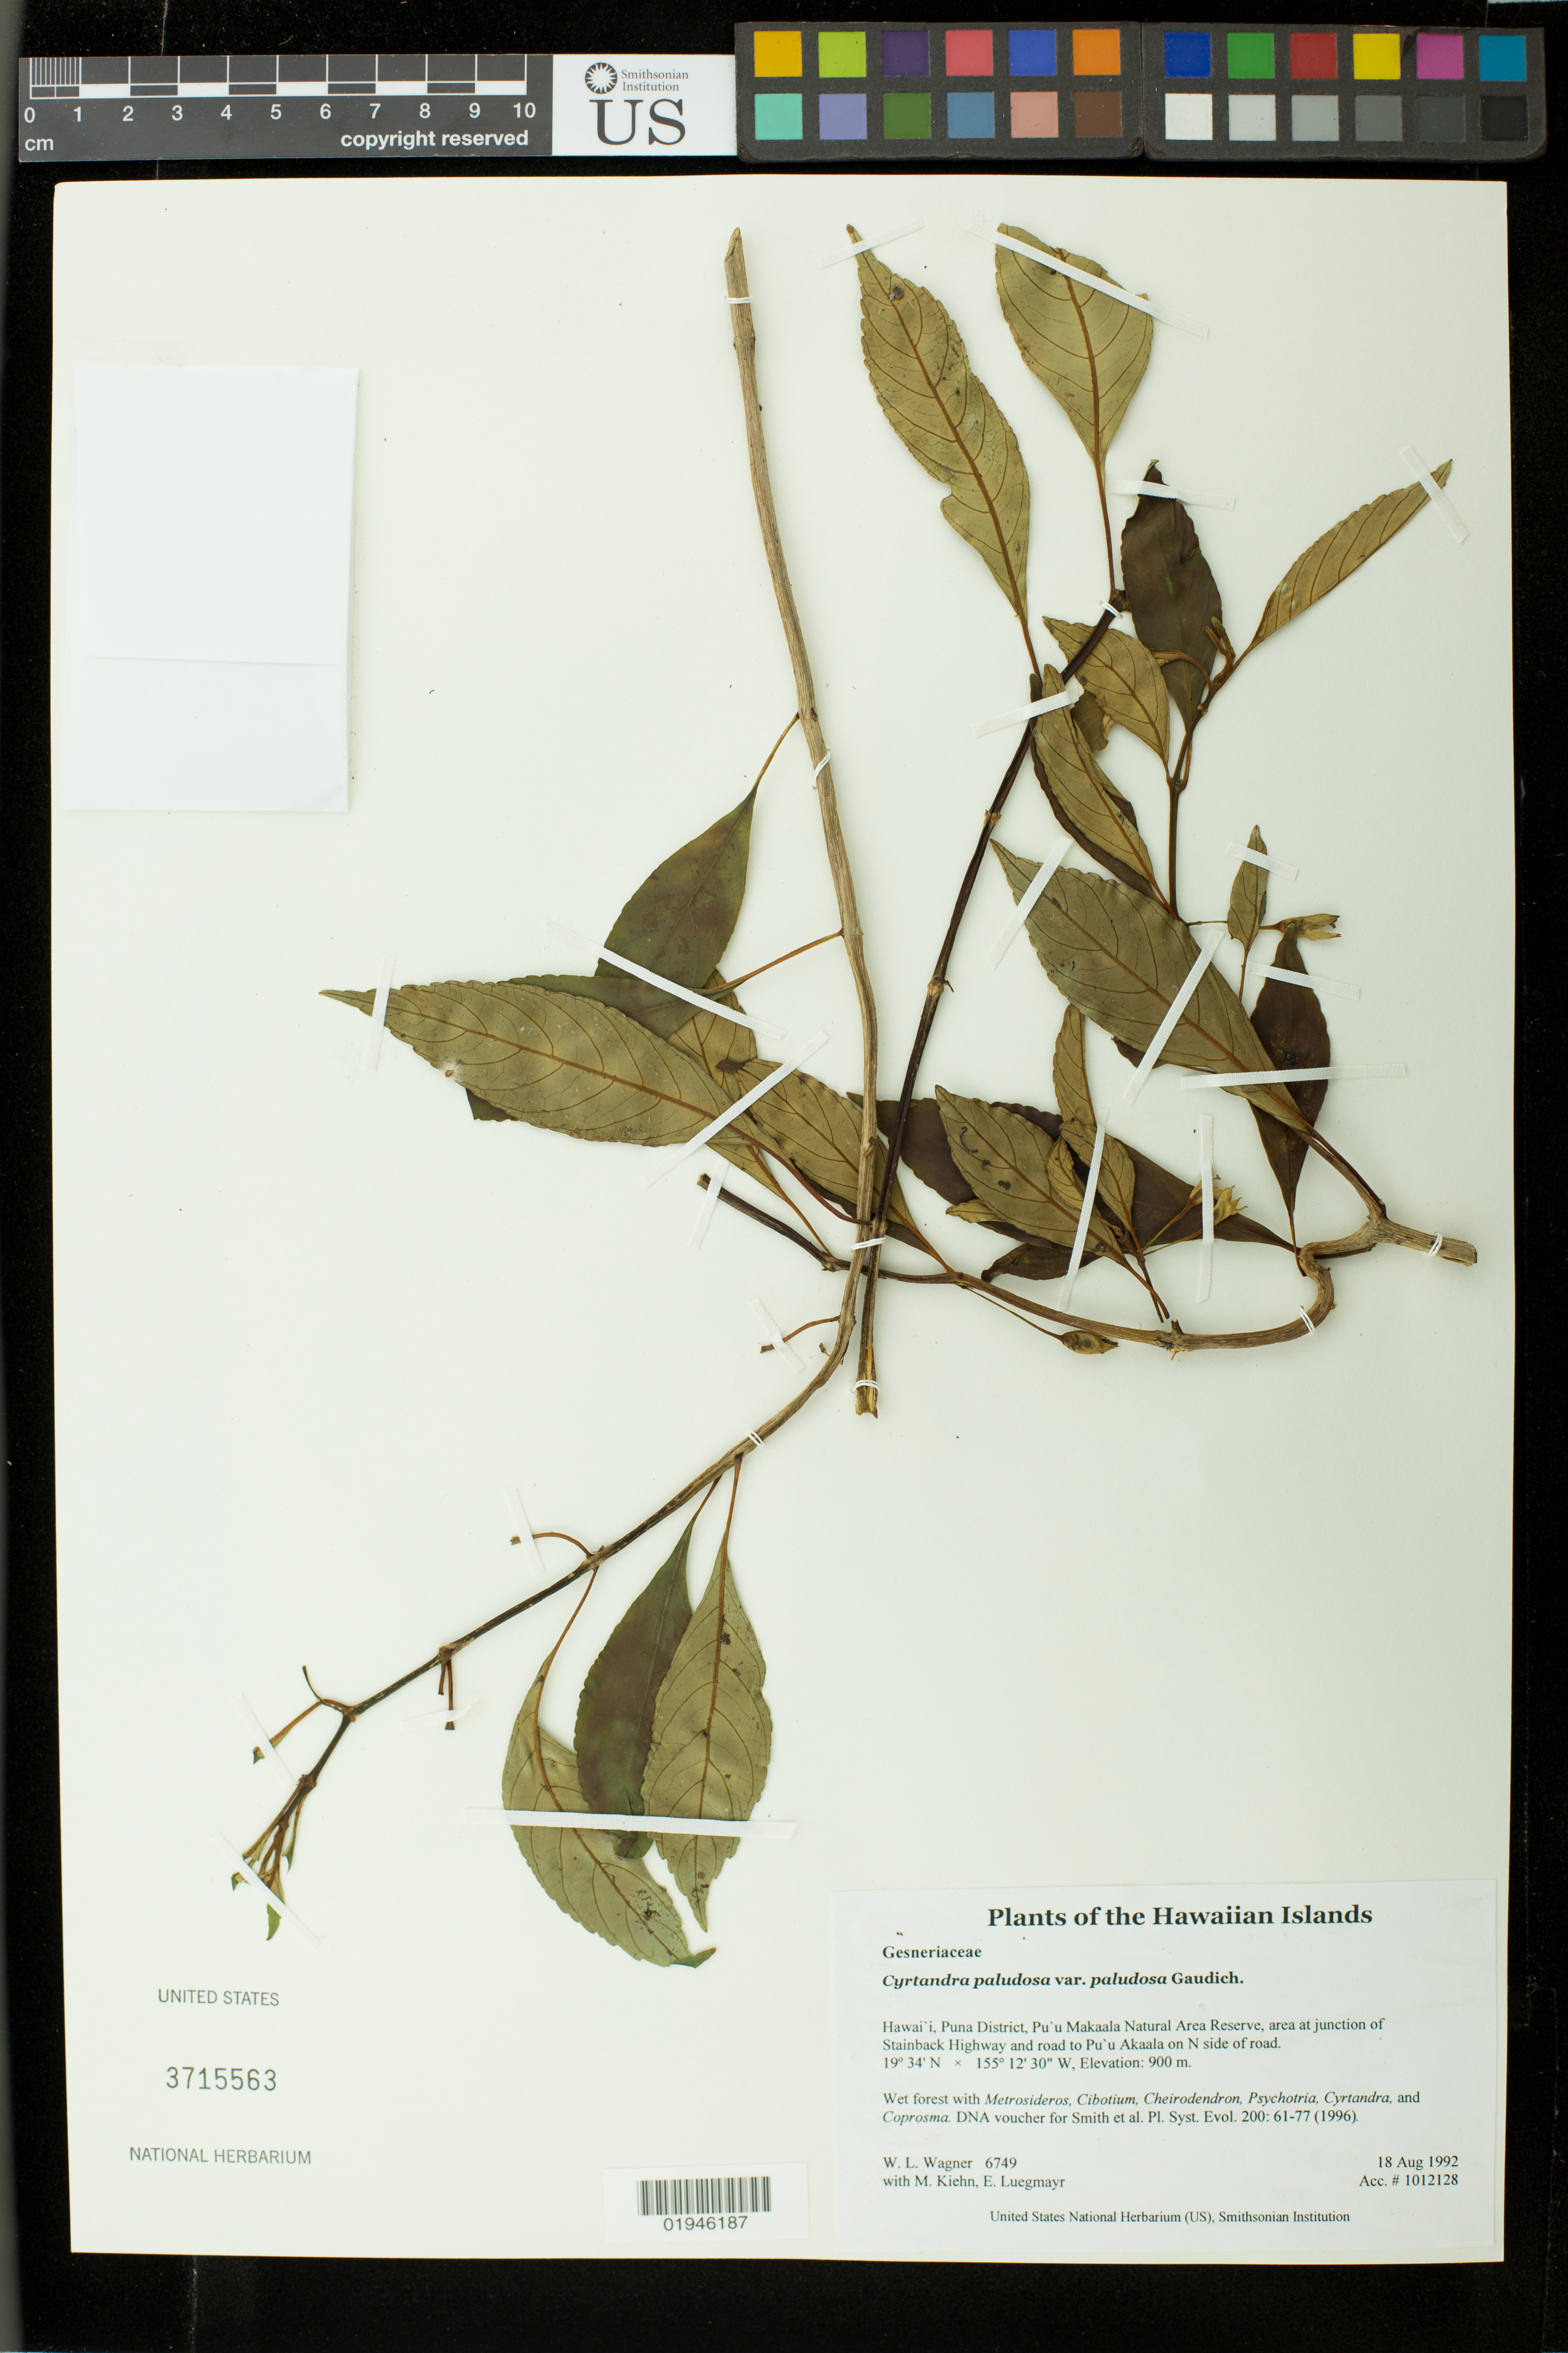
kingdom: Plantae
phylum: Tracheophyta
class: Magnoliopsida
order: Lamiales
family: Gesneriaceae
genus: Cyrtandra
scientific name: Cyrtandra paludosa var. paludosa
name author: Gaudich.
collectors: W. L. Wagner, M. Kiehn & E. Luegmayr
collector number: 6749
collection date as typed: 18 Aug 1992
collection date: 1992-08-18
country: United States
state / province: Hawaii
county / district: Hawaii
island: Hawaii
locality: Puna District, Pu'u Makaala Natural Area Reserve, area at junction of Stainback Highway and road to Pu'u Akaala on N side of road.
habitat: Wet forest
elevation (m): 900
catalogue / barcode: US 3715563